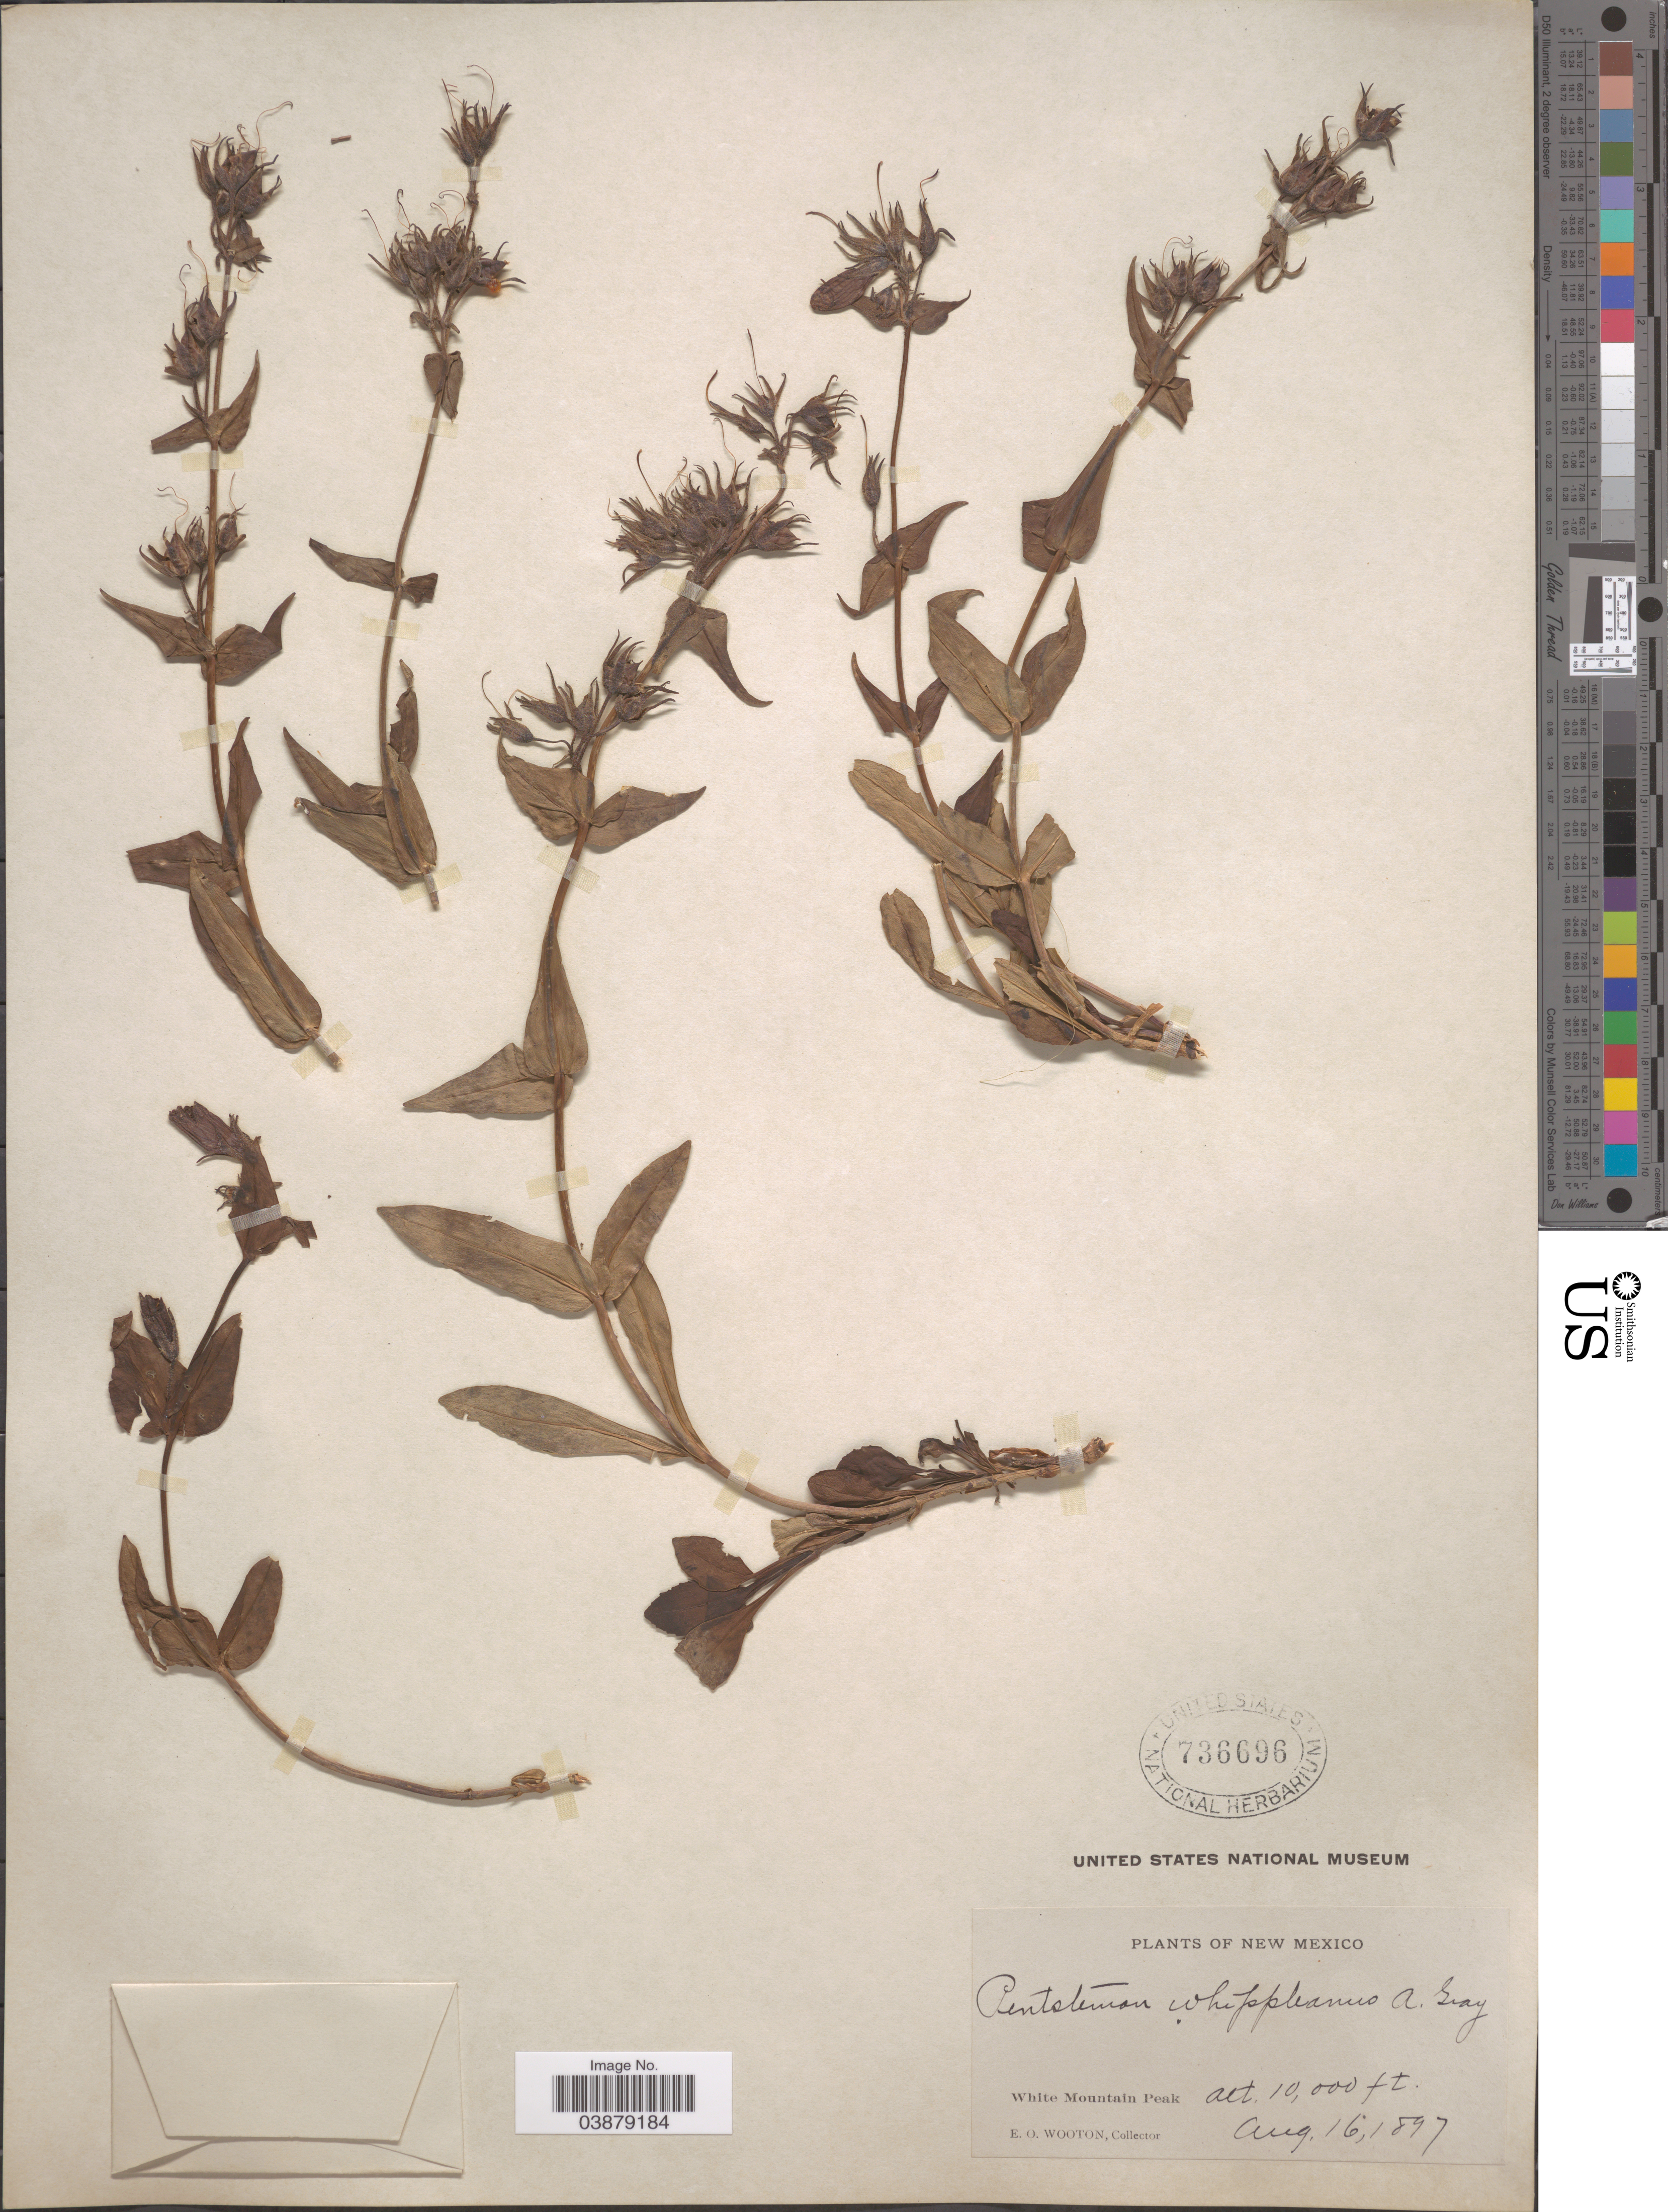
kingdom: Plantae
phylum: Tracheophyta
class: Magnoliopsida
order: Lamiales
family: Plantaginaceae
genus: Penstemon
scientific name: Penstemon whippleanus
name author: A. Gray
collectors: E. O. Wooton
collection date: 1897-08-16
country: United States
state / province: New Mexico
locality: White Mountain Peak.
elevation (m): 3048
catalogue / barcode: US 736696